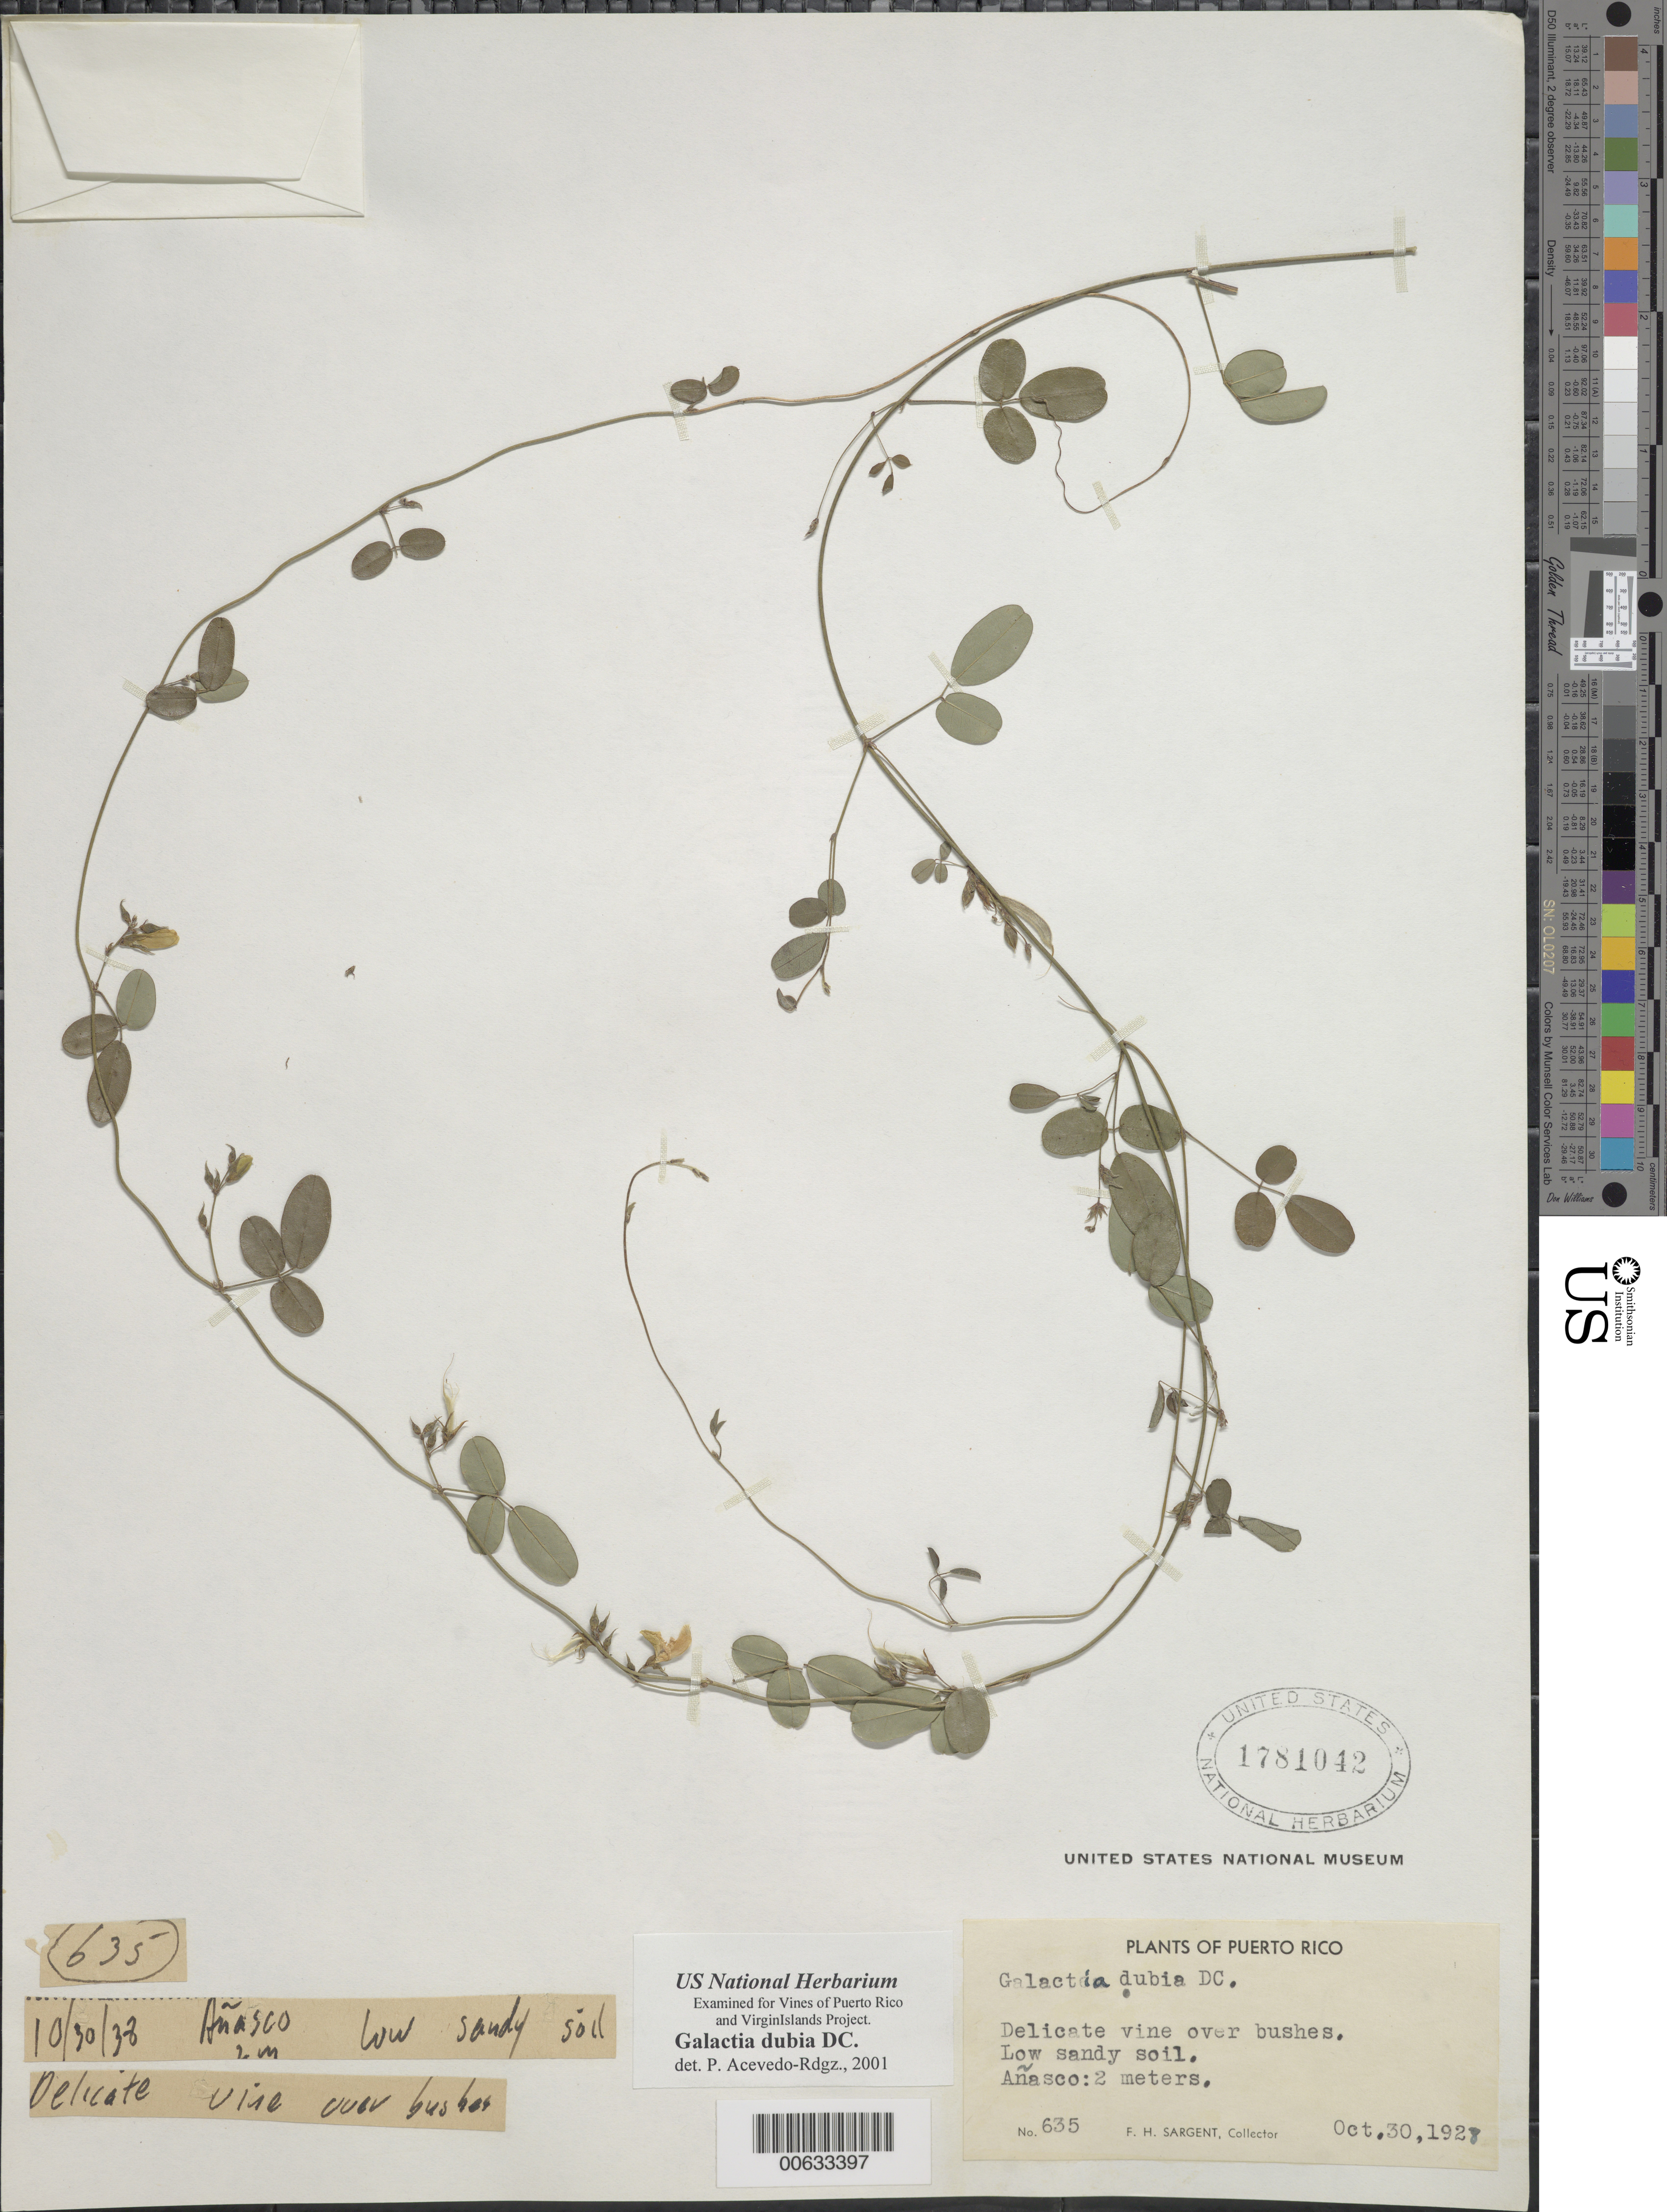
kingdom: Plantae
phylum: Tracheophyta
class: Magnoliopsida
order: Fabales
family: Fabaceae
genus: Galactia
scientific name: Galactia dubia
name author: DC.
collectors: F. H. Sargent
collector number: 635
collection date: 1928-10-30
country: Puerto Rico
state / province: Añasco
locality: Anasco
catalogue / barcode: US 1781042